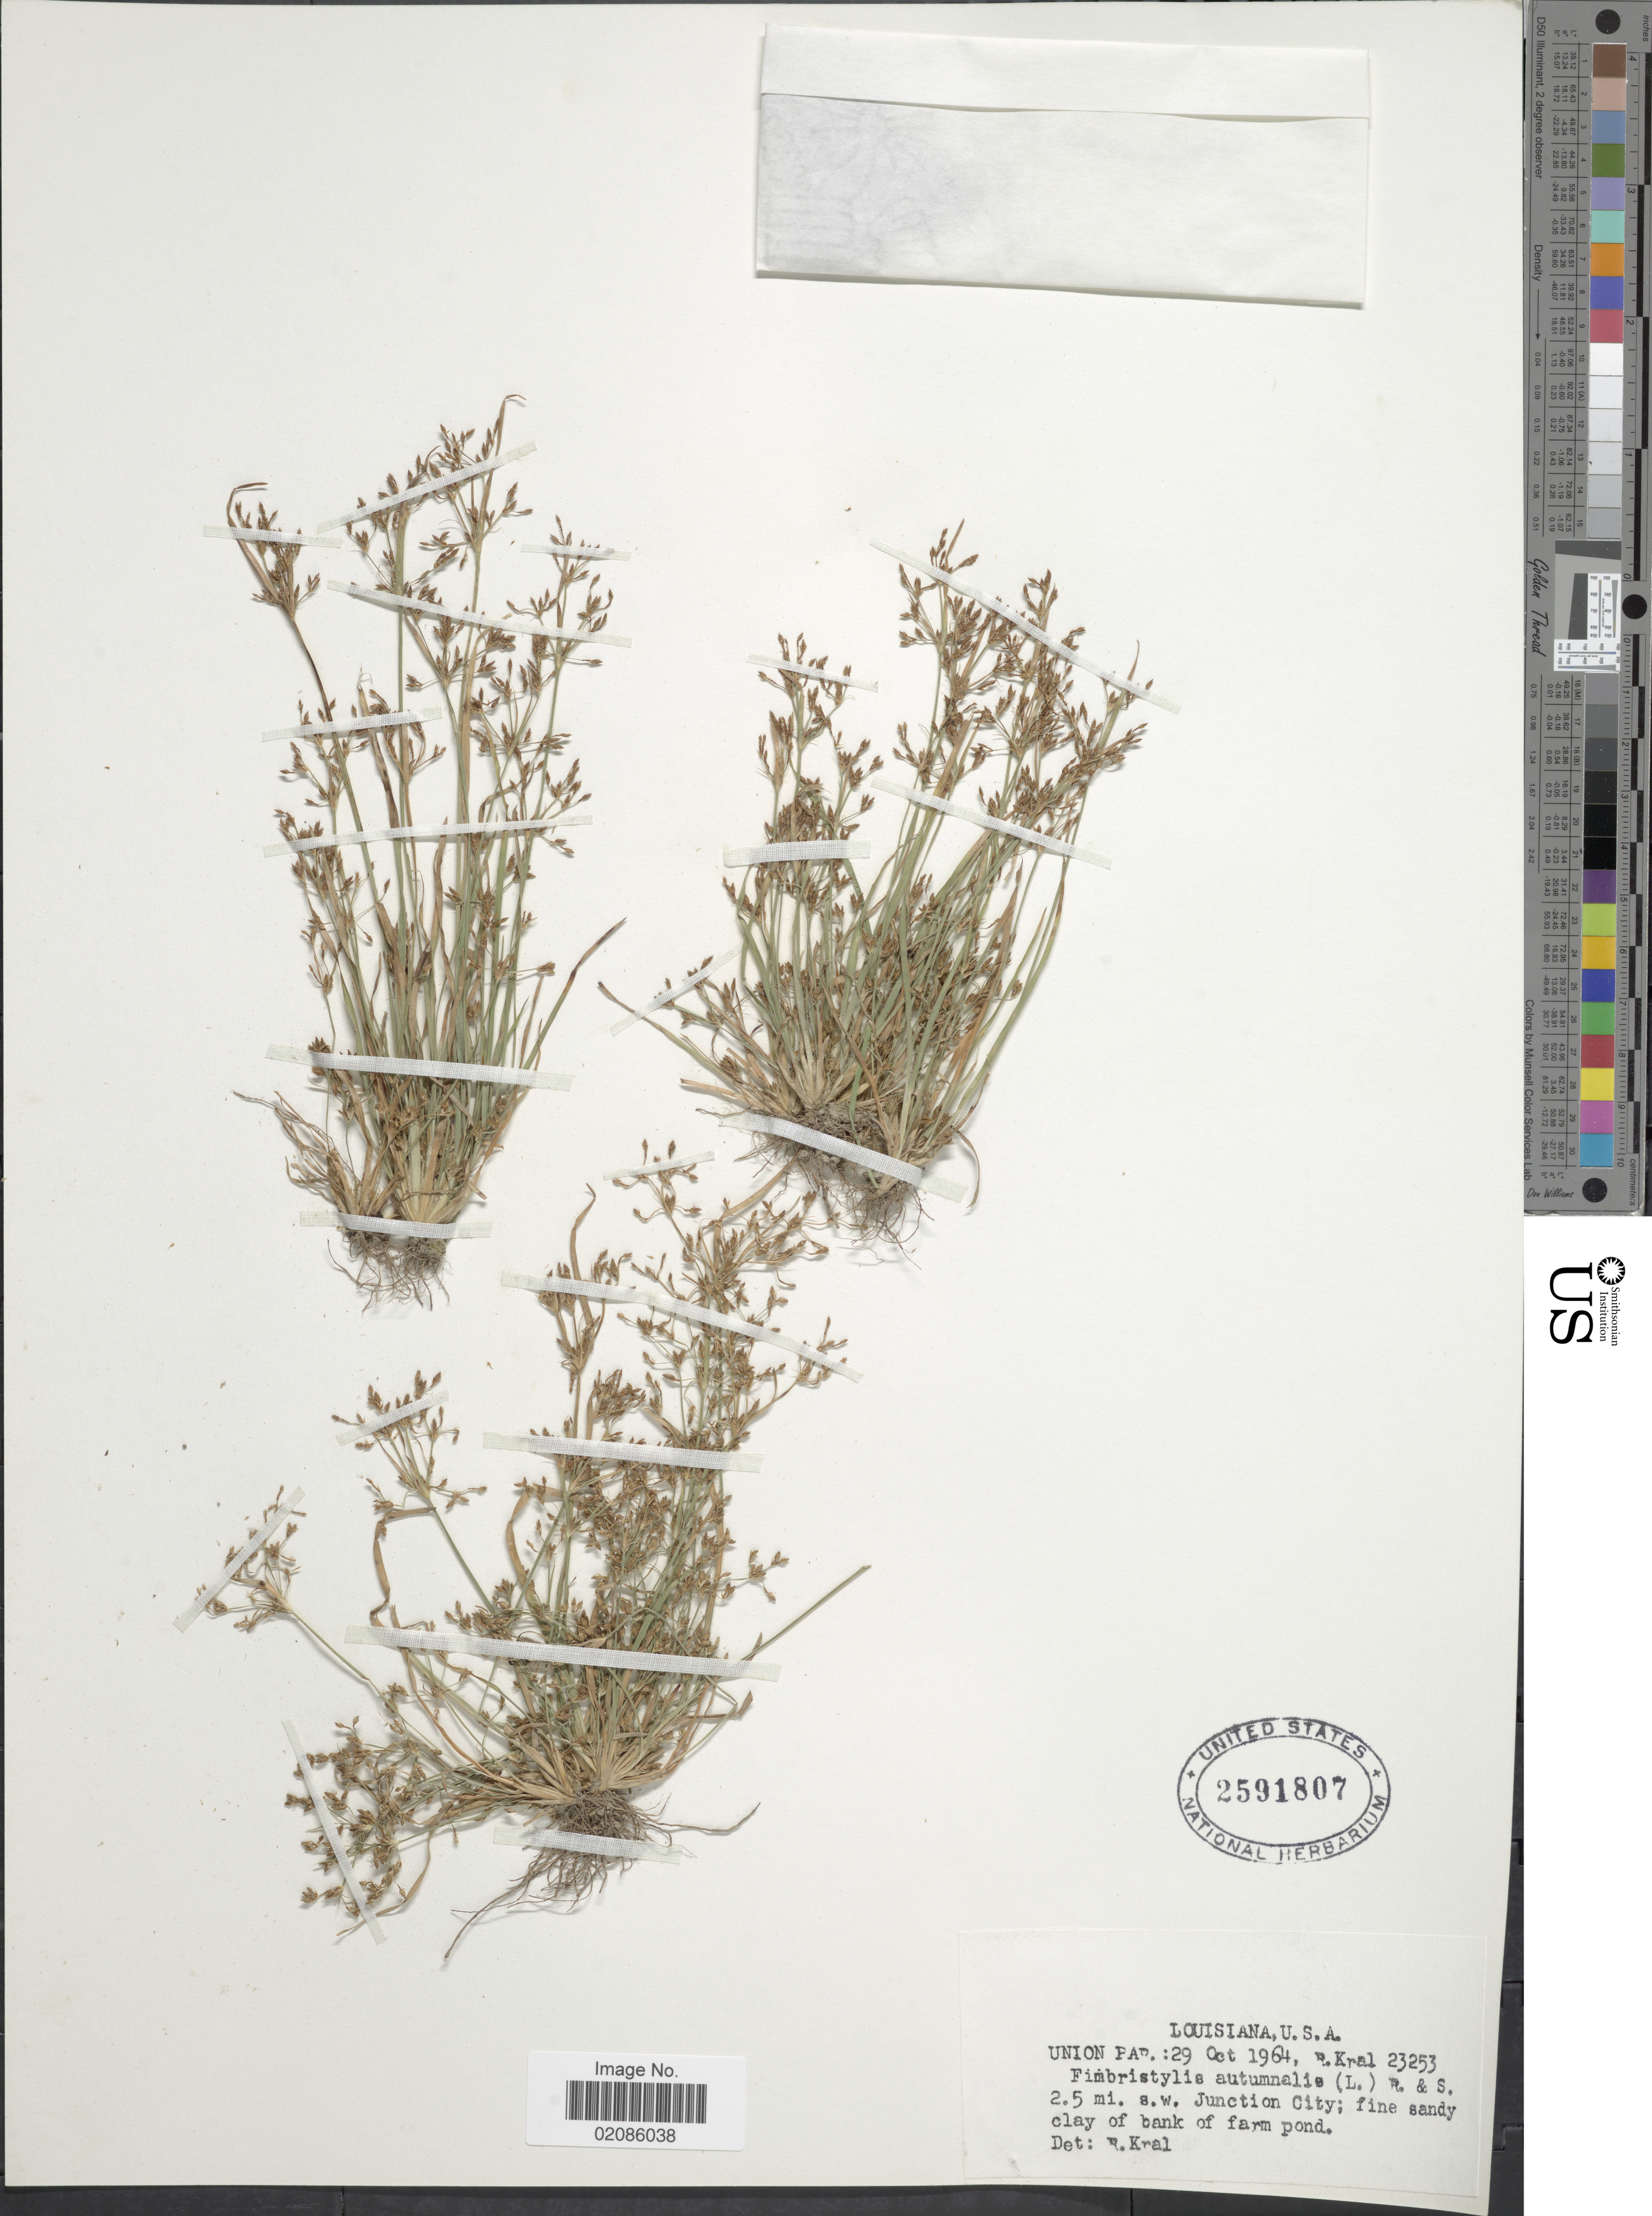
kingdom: Plantae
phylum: Tracheophyta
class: Liliopsida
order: Poales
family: Cyperaceae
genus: Fimbristylis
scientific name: Fimbristylis autumnalis (L.) Roem. & Schult.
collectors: R. Kral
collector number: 23253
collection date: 1964-10-29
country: United States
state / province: Louisiana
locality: Union Par. 2.5 mi. s.w. Junction City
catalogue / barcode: US 2591807